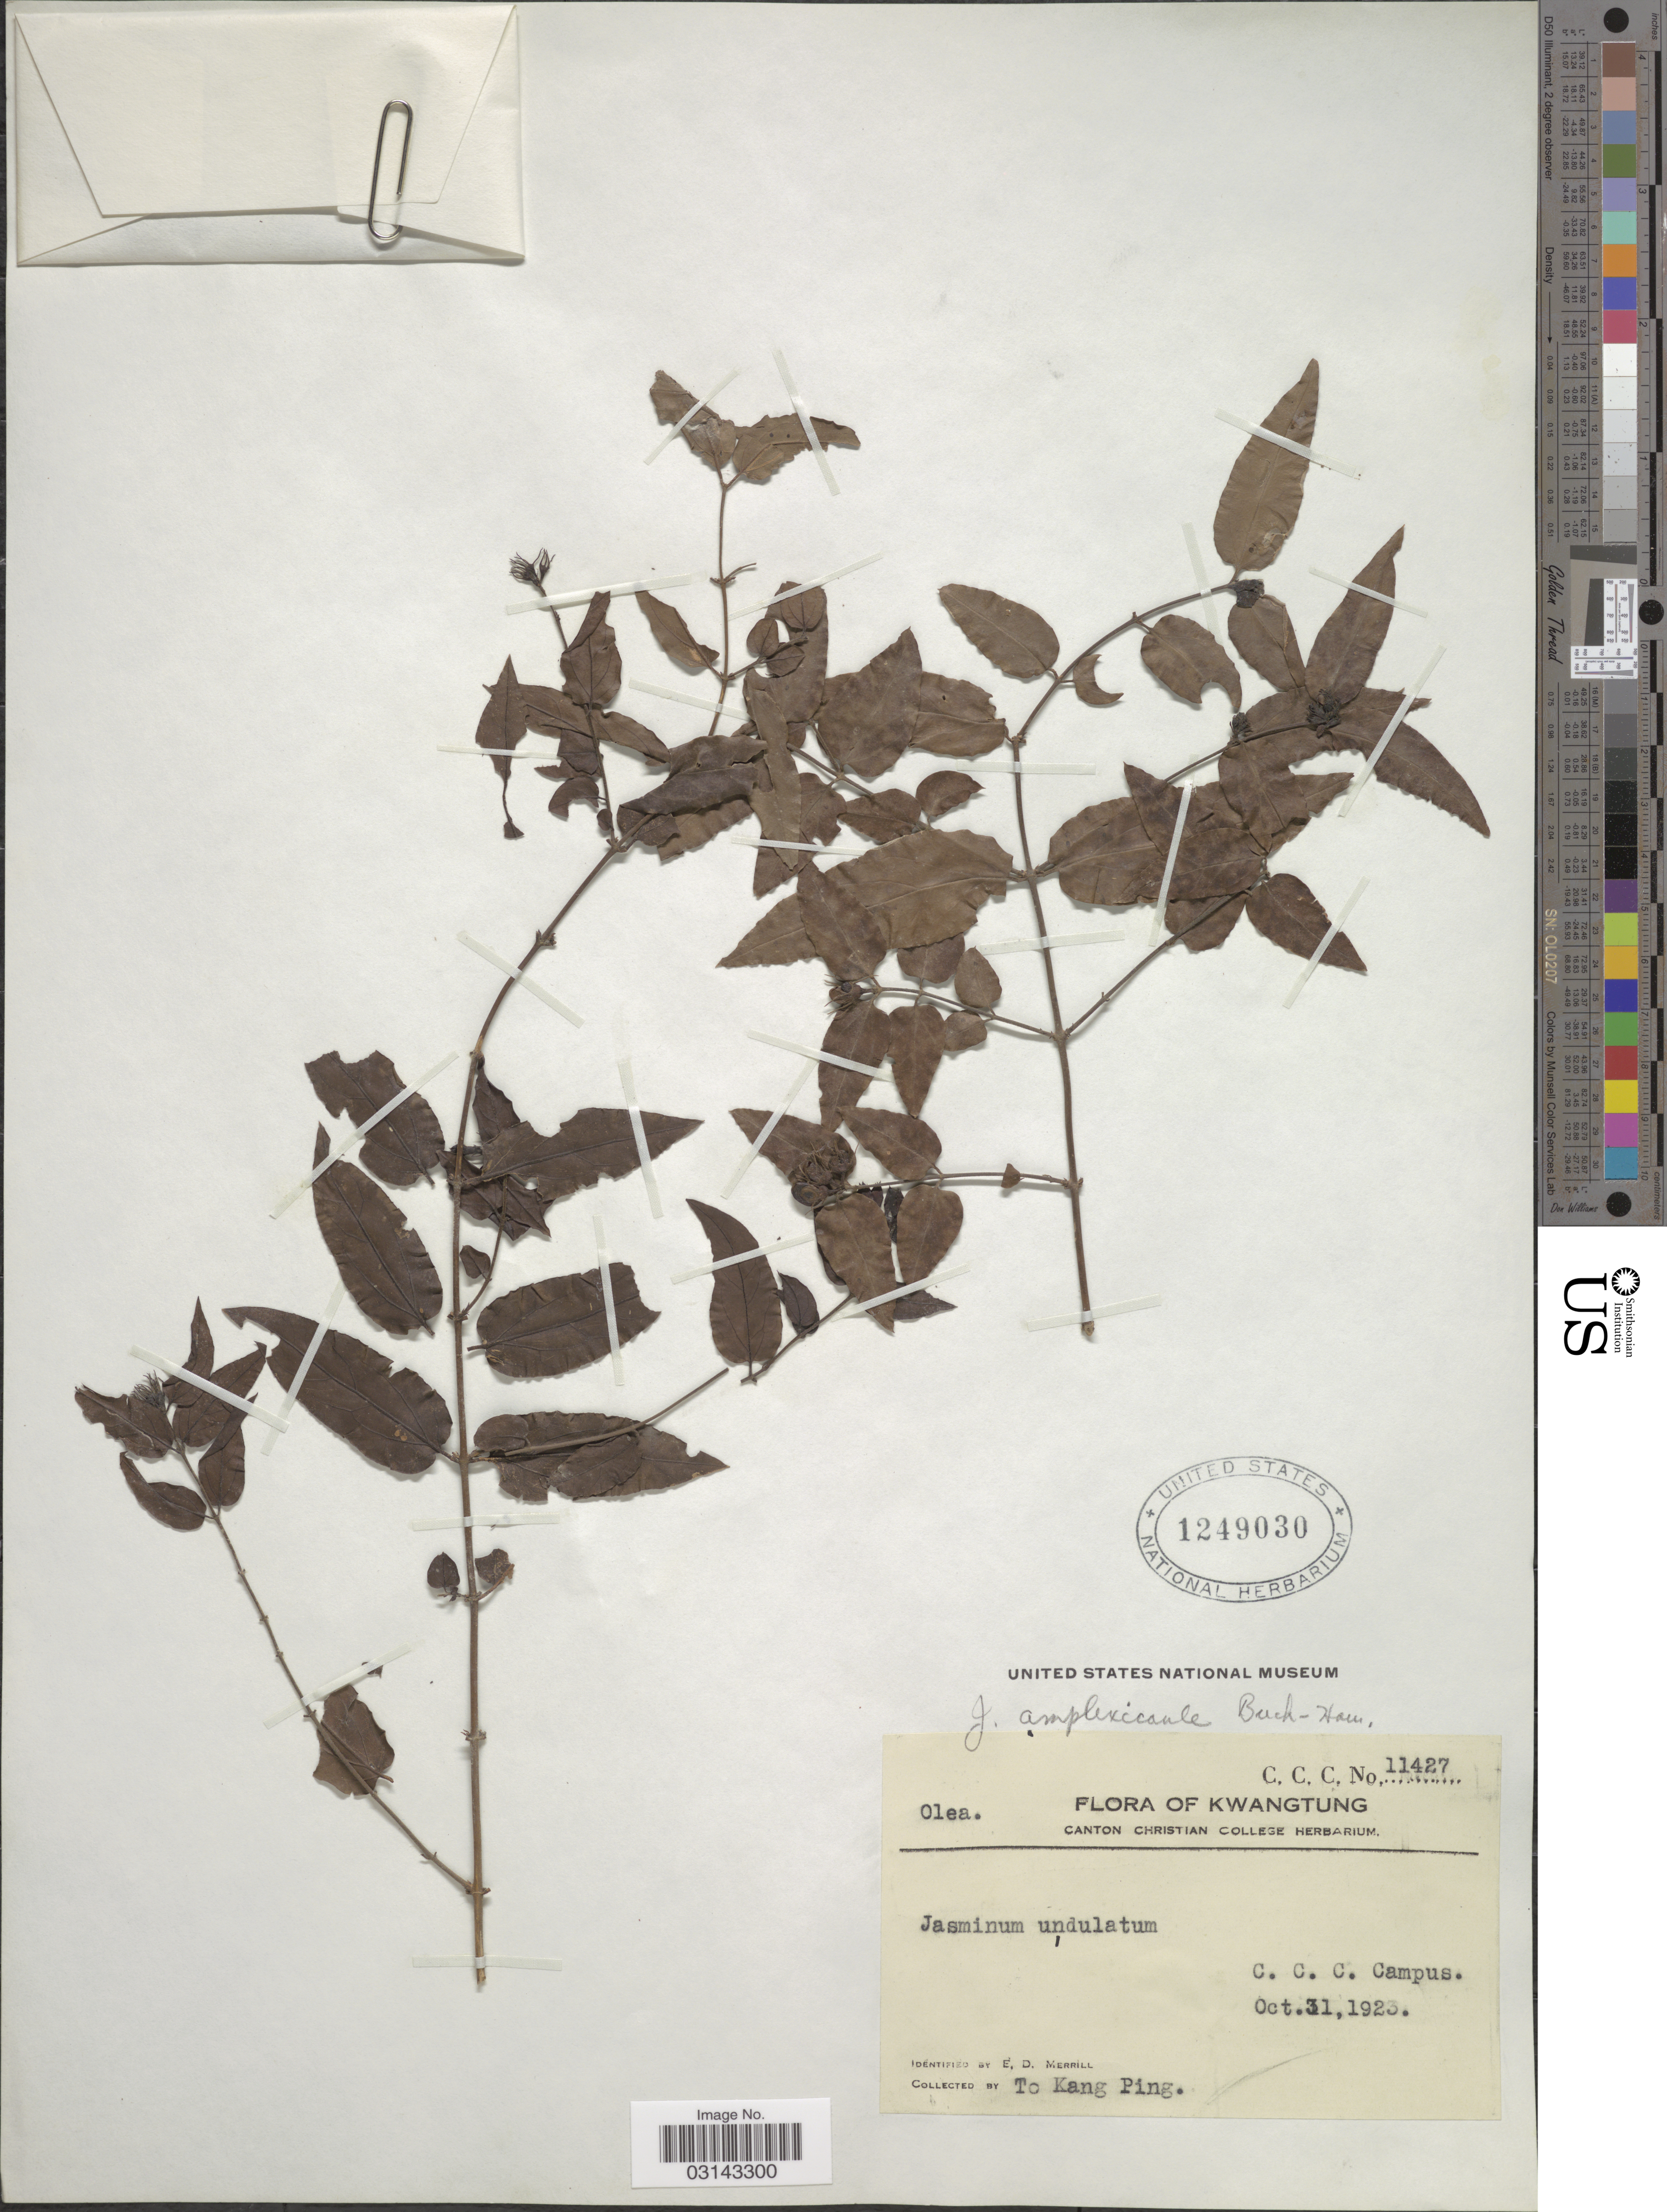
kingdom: Plantae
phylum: Tracheophyta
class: Magnoliopsida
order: Lamiales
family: Oleaceae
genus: Jasminum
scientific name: Jasminum elongatum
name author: (P.J. Bergius) Willd.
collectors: T. Ping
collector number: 11427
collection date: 1923-10-31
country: China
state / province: Guangdong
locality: Kwangtung. C. C. C. Campus.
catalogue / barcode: US 1249030